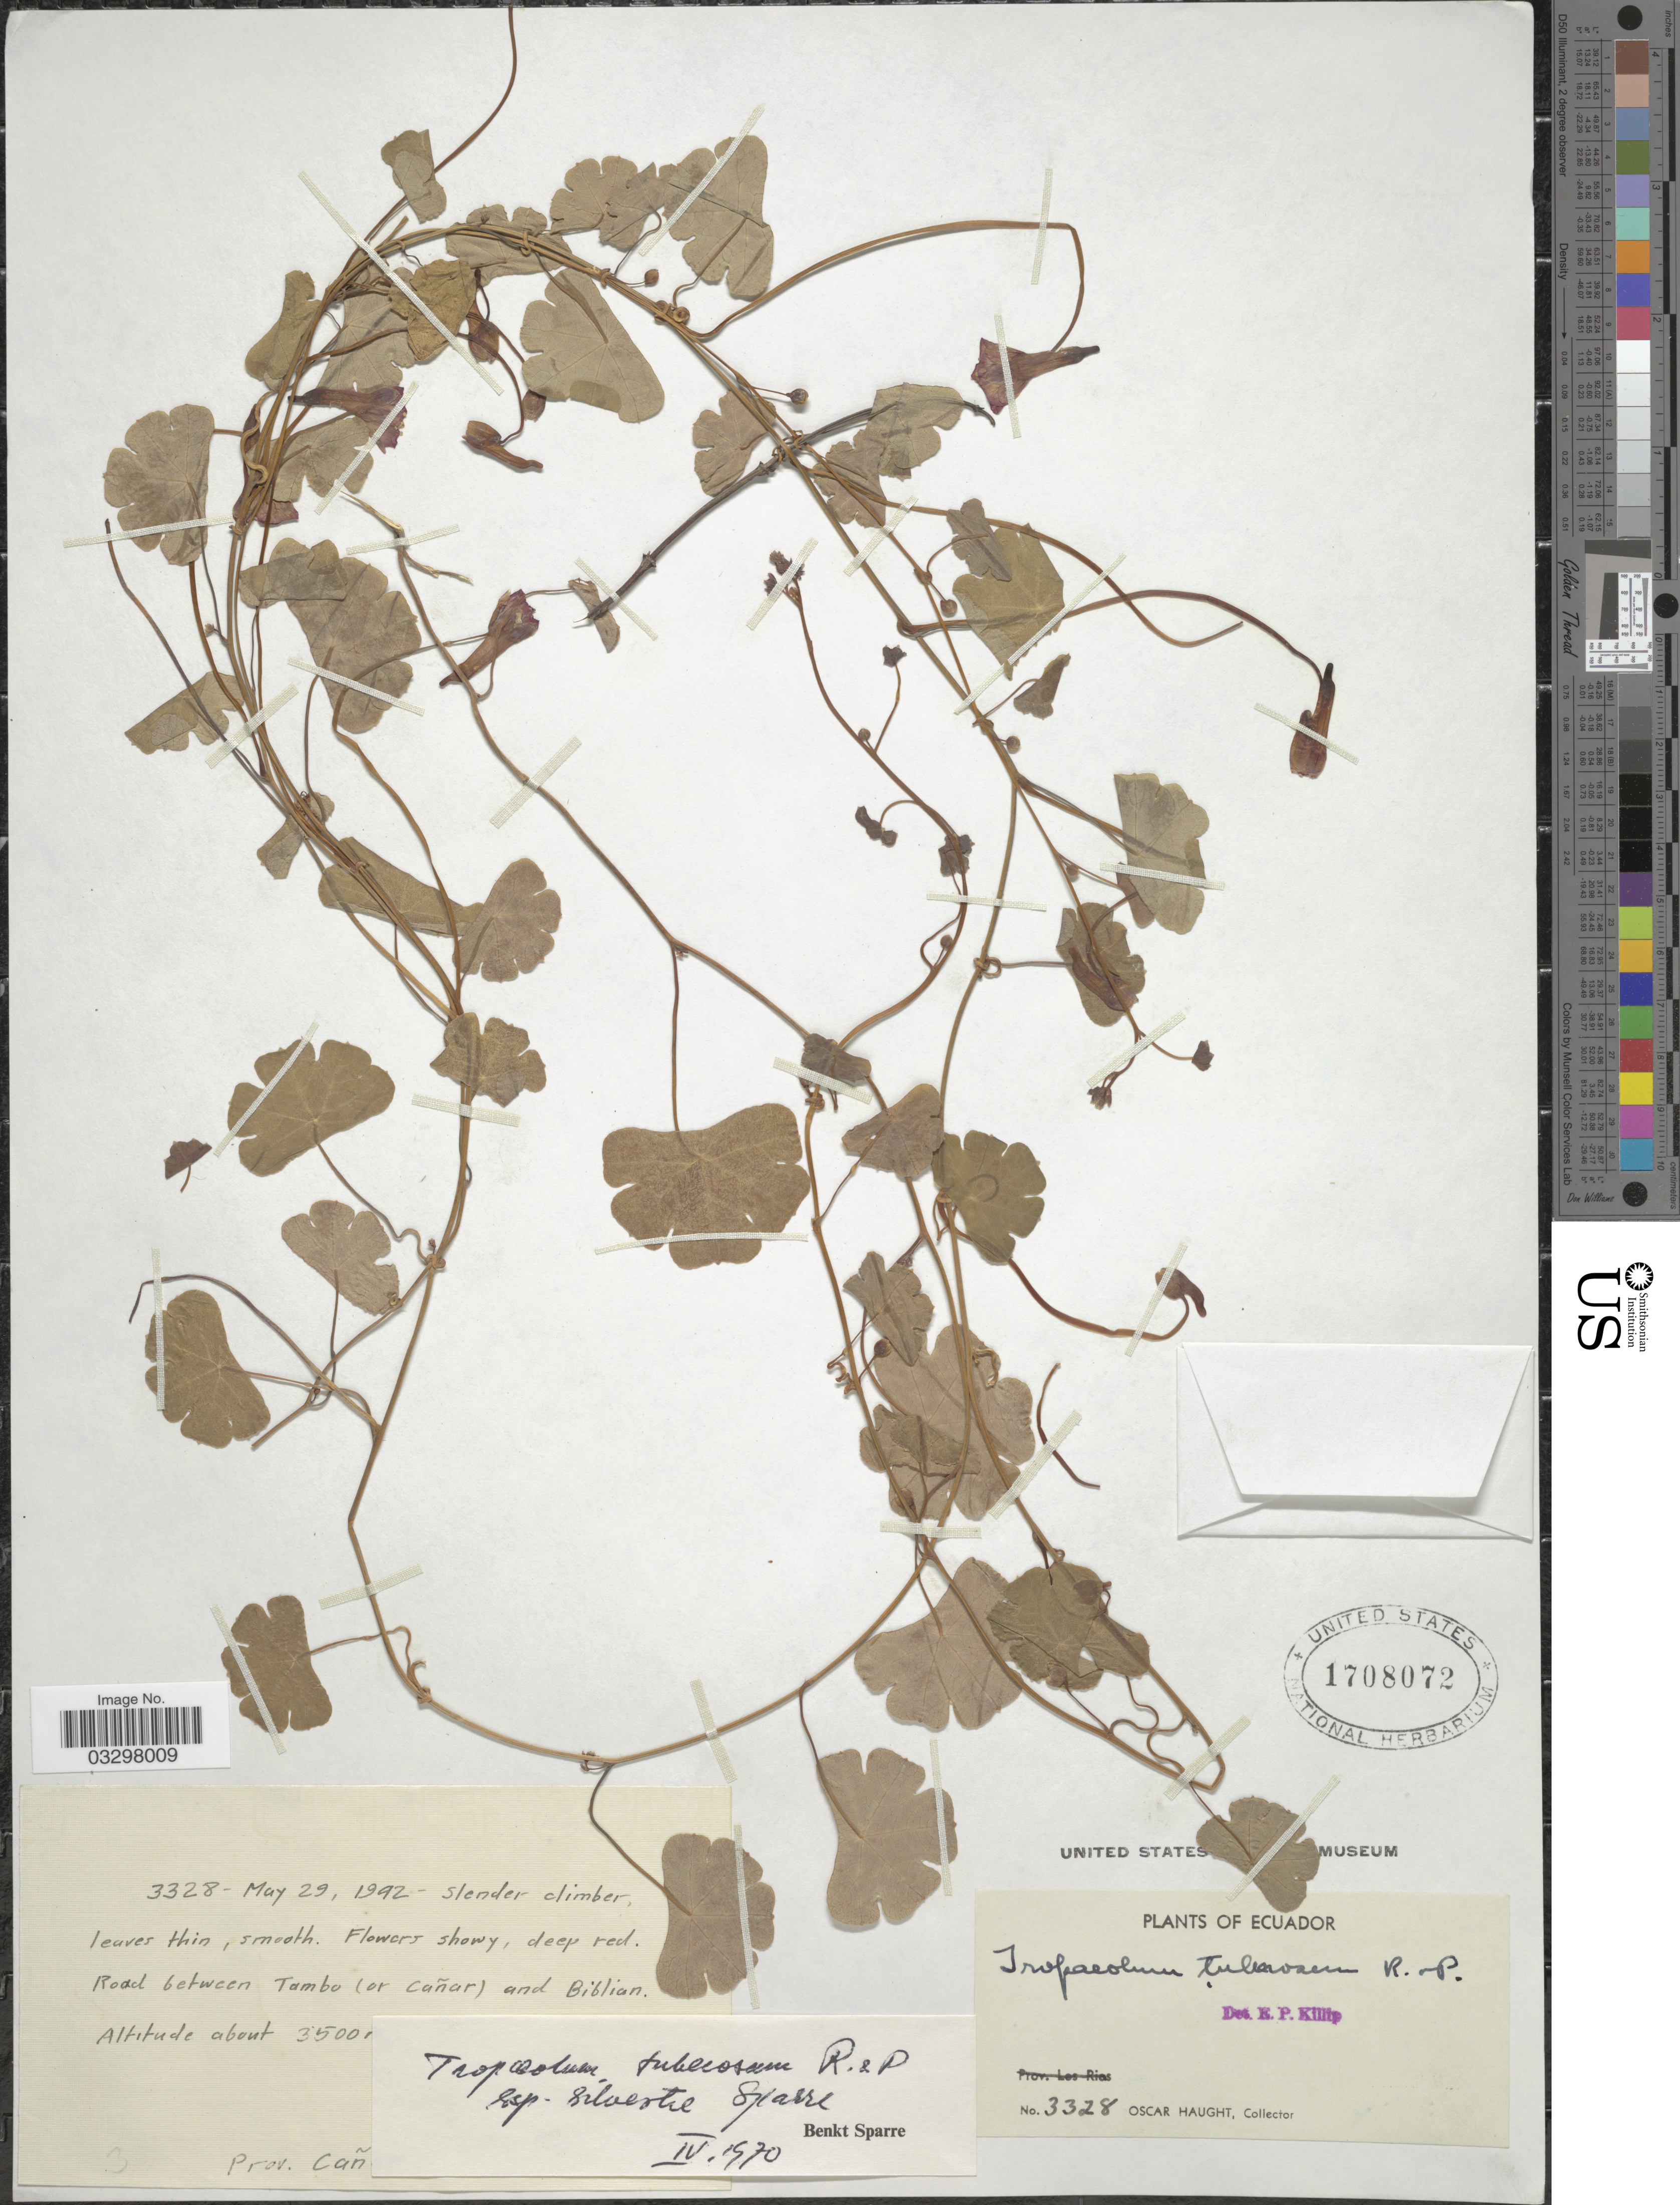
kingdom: Plantae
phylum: Tracheophyta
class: Magnoliopsida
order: Brassicales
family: Tropaeolaceae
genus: Tropaeolum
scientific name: Tropaeolum tuberosum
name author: Ruiz & Pav.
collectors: O. Haught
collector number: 3328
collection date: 1942-05-29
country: Ecuador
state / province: Cañar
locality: Road between Tambo (or Cañar) and Biblian.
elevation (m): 3500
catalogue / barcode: US 1708072